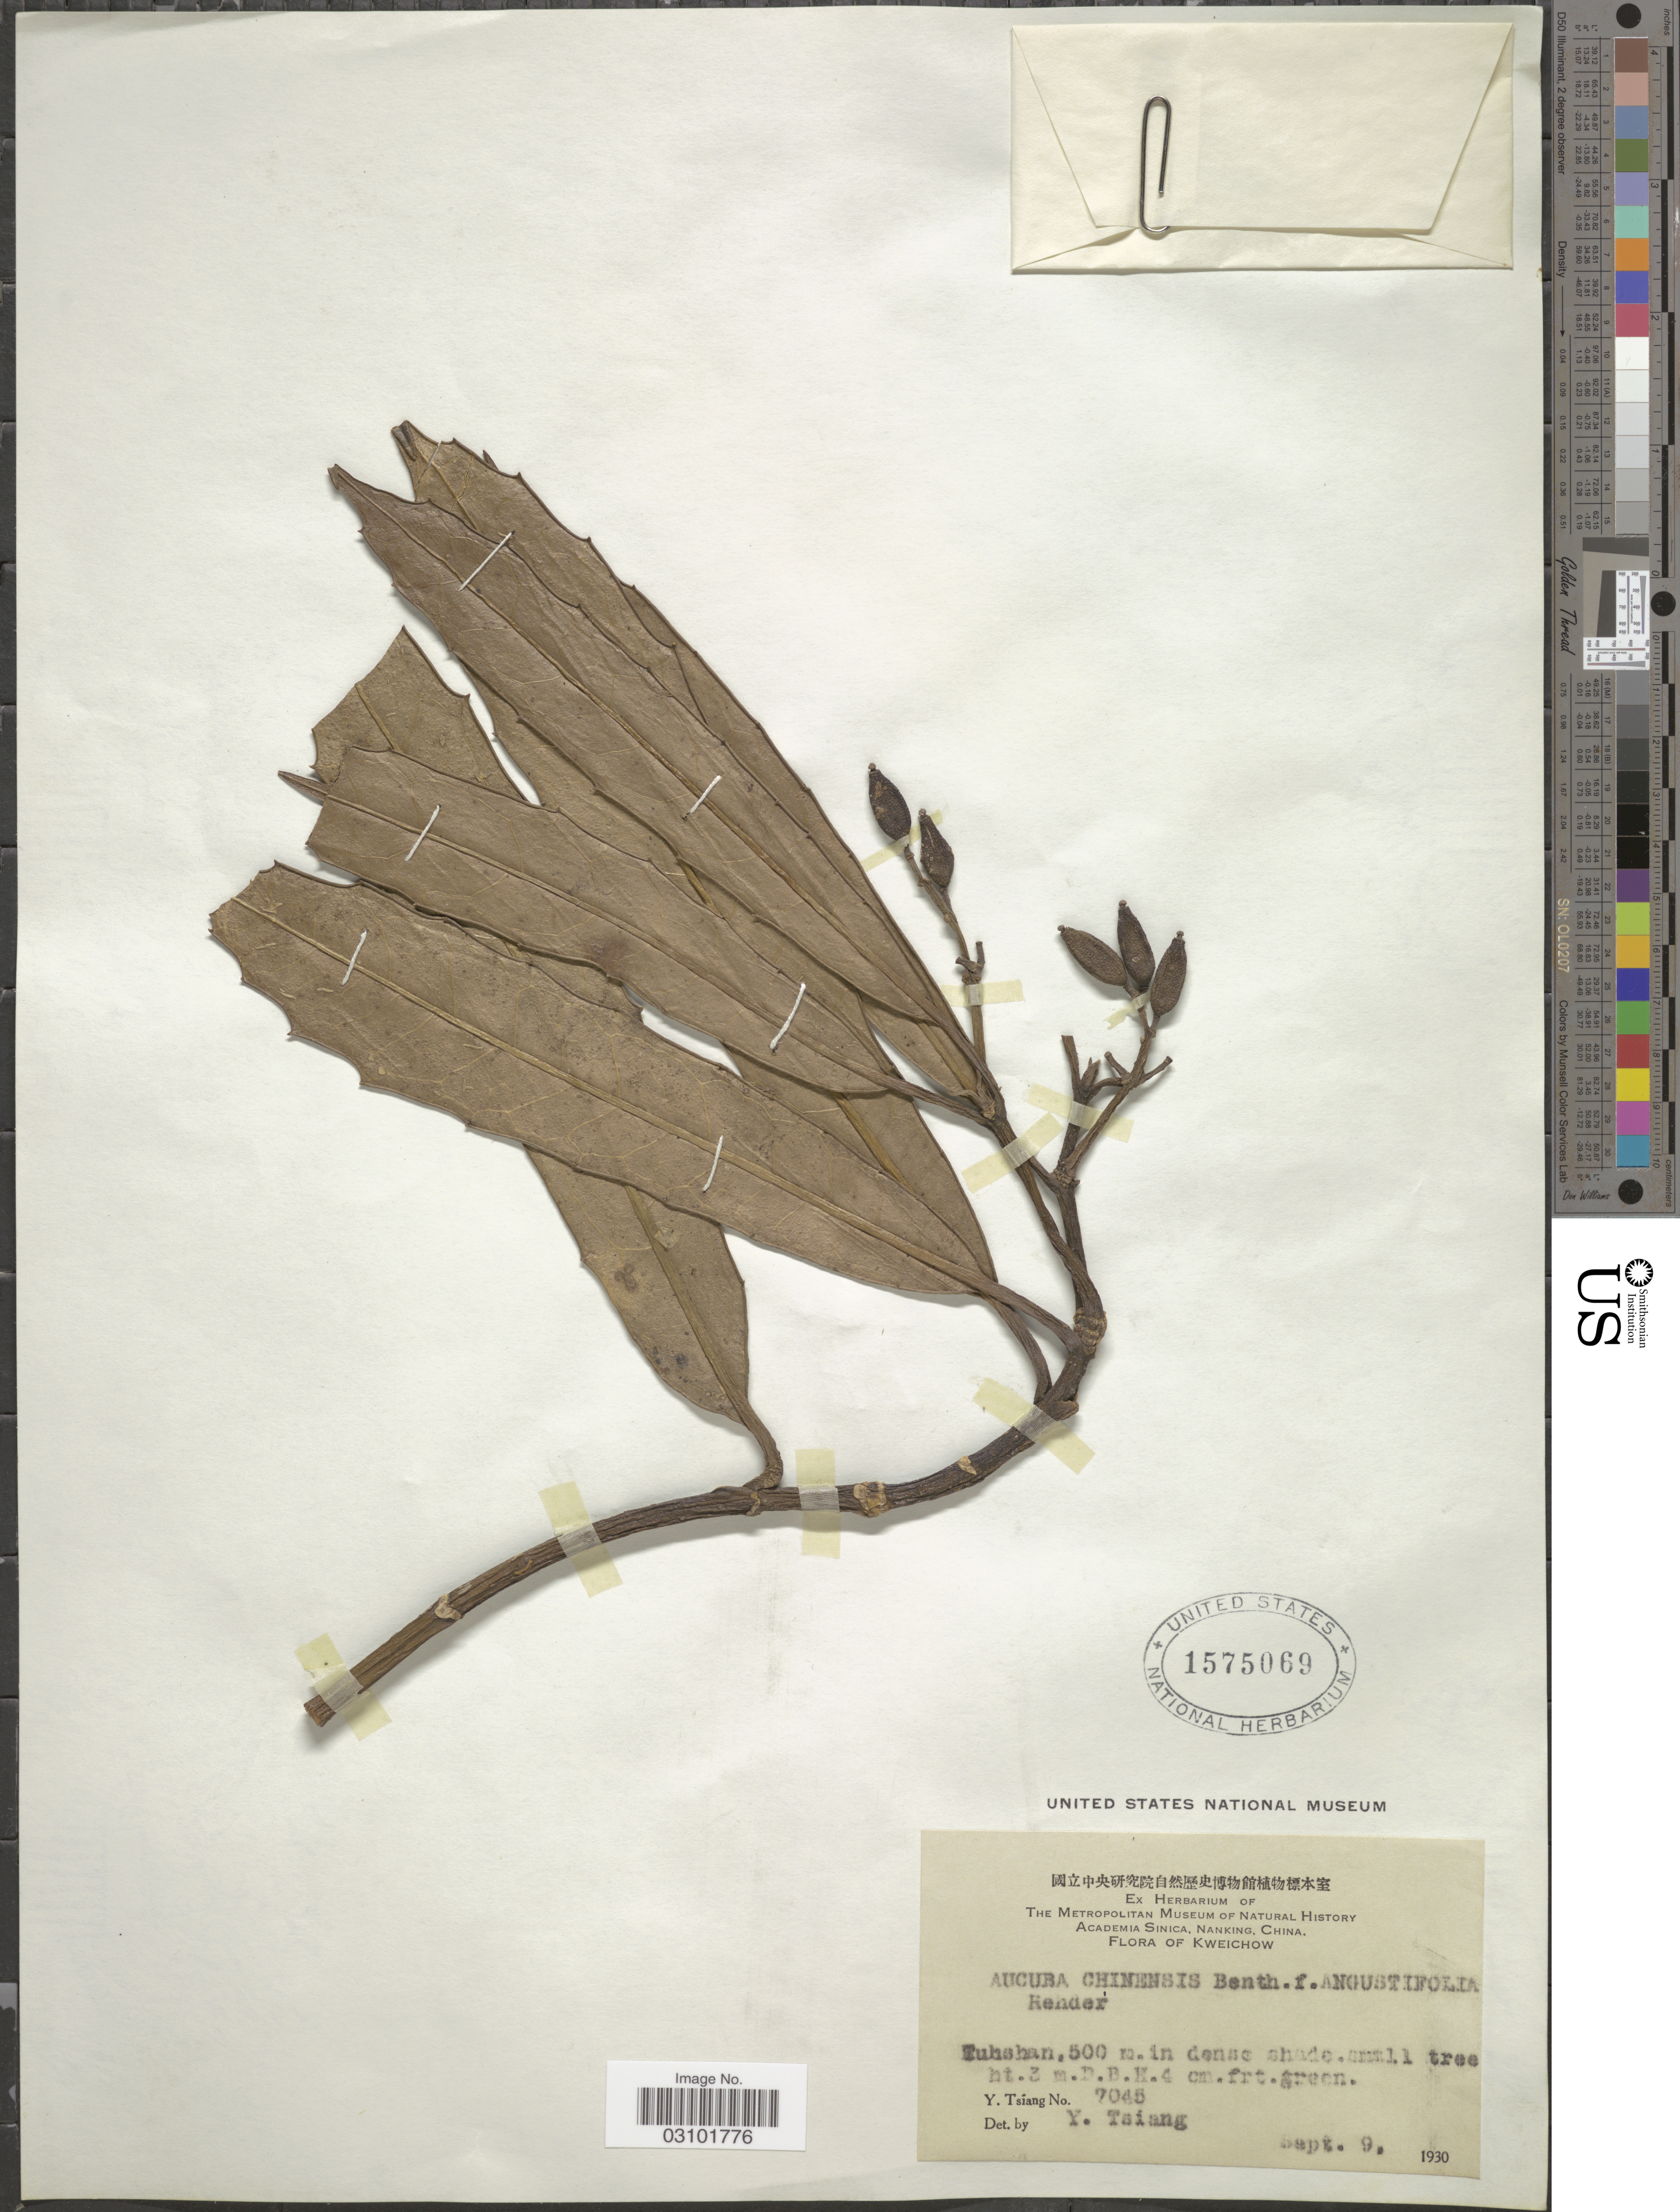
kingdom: Plantae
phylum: Tracheophyta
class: Magnoliopsida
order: Garryales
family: Garryaceae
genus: Aucuba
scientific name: Aucuba chinensis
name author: Benth.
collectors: Y. Tsiang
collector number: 7045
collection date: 1930-09-09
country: China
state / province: Guizhou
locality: Kweichow. Tushan.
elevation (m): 500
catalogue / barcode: US 1575069